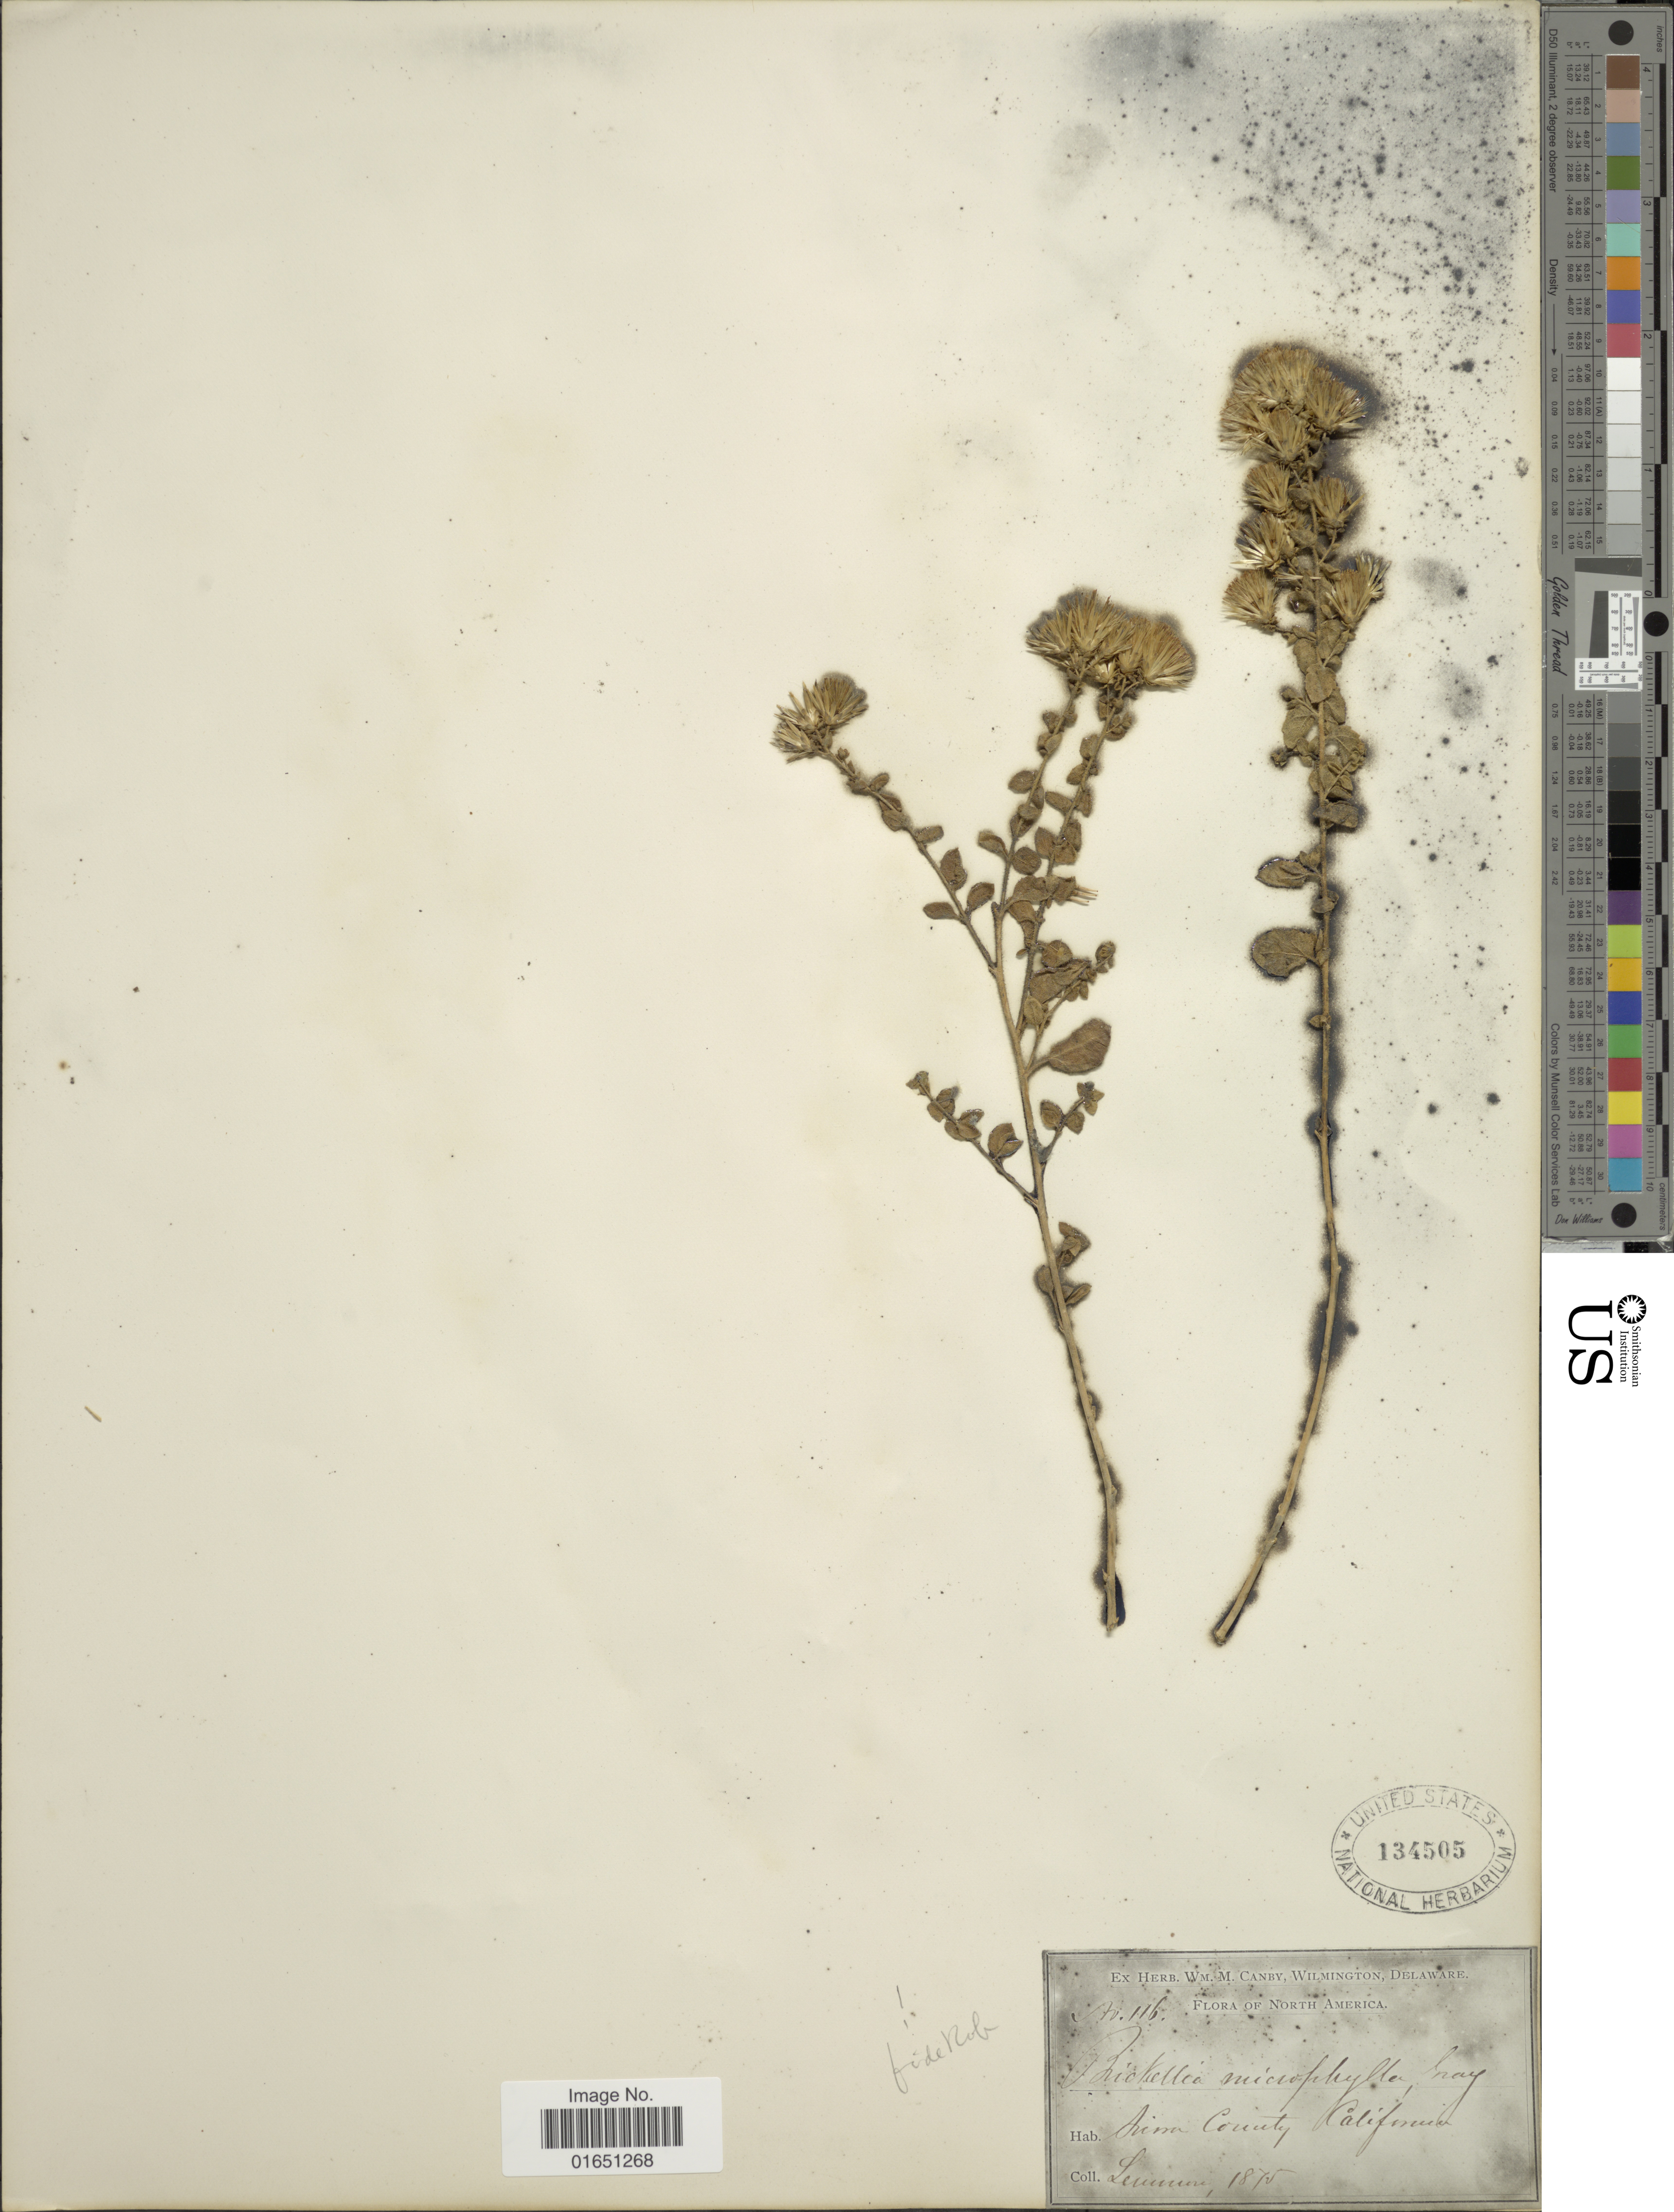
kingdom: Plantae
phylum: Tracheophyta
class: Magnoliopsida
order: Asterales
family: Asteraceae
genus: Brickellia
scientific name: Brickellia microphylla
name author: (Nutt.) A. Gray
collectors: -- Lemmon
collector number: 116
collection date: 1875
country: United States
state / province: California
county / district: Sierra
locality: Sierra County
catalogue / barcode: US 134505